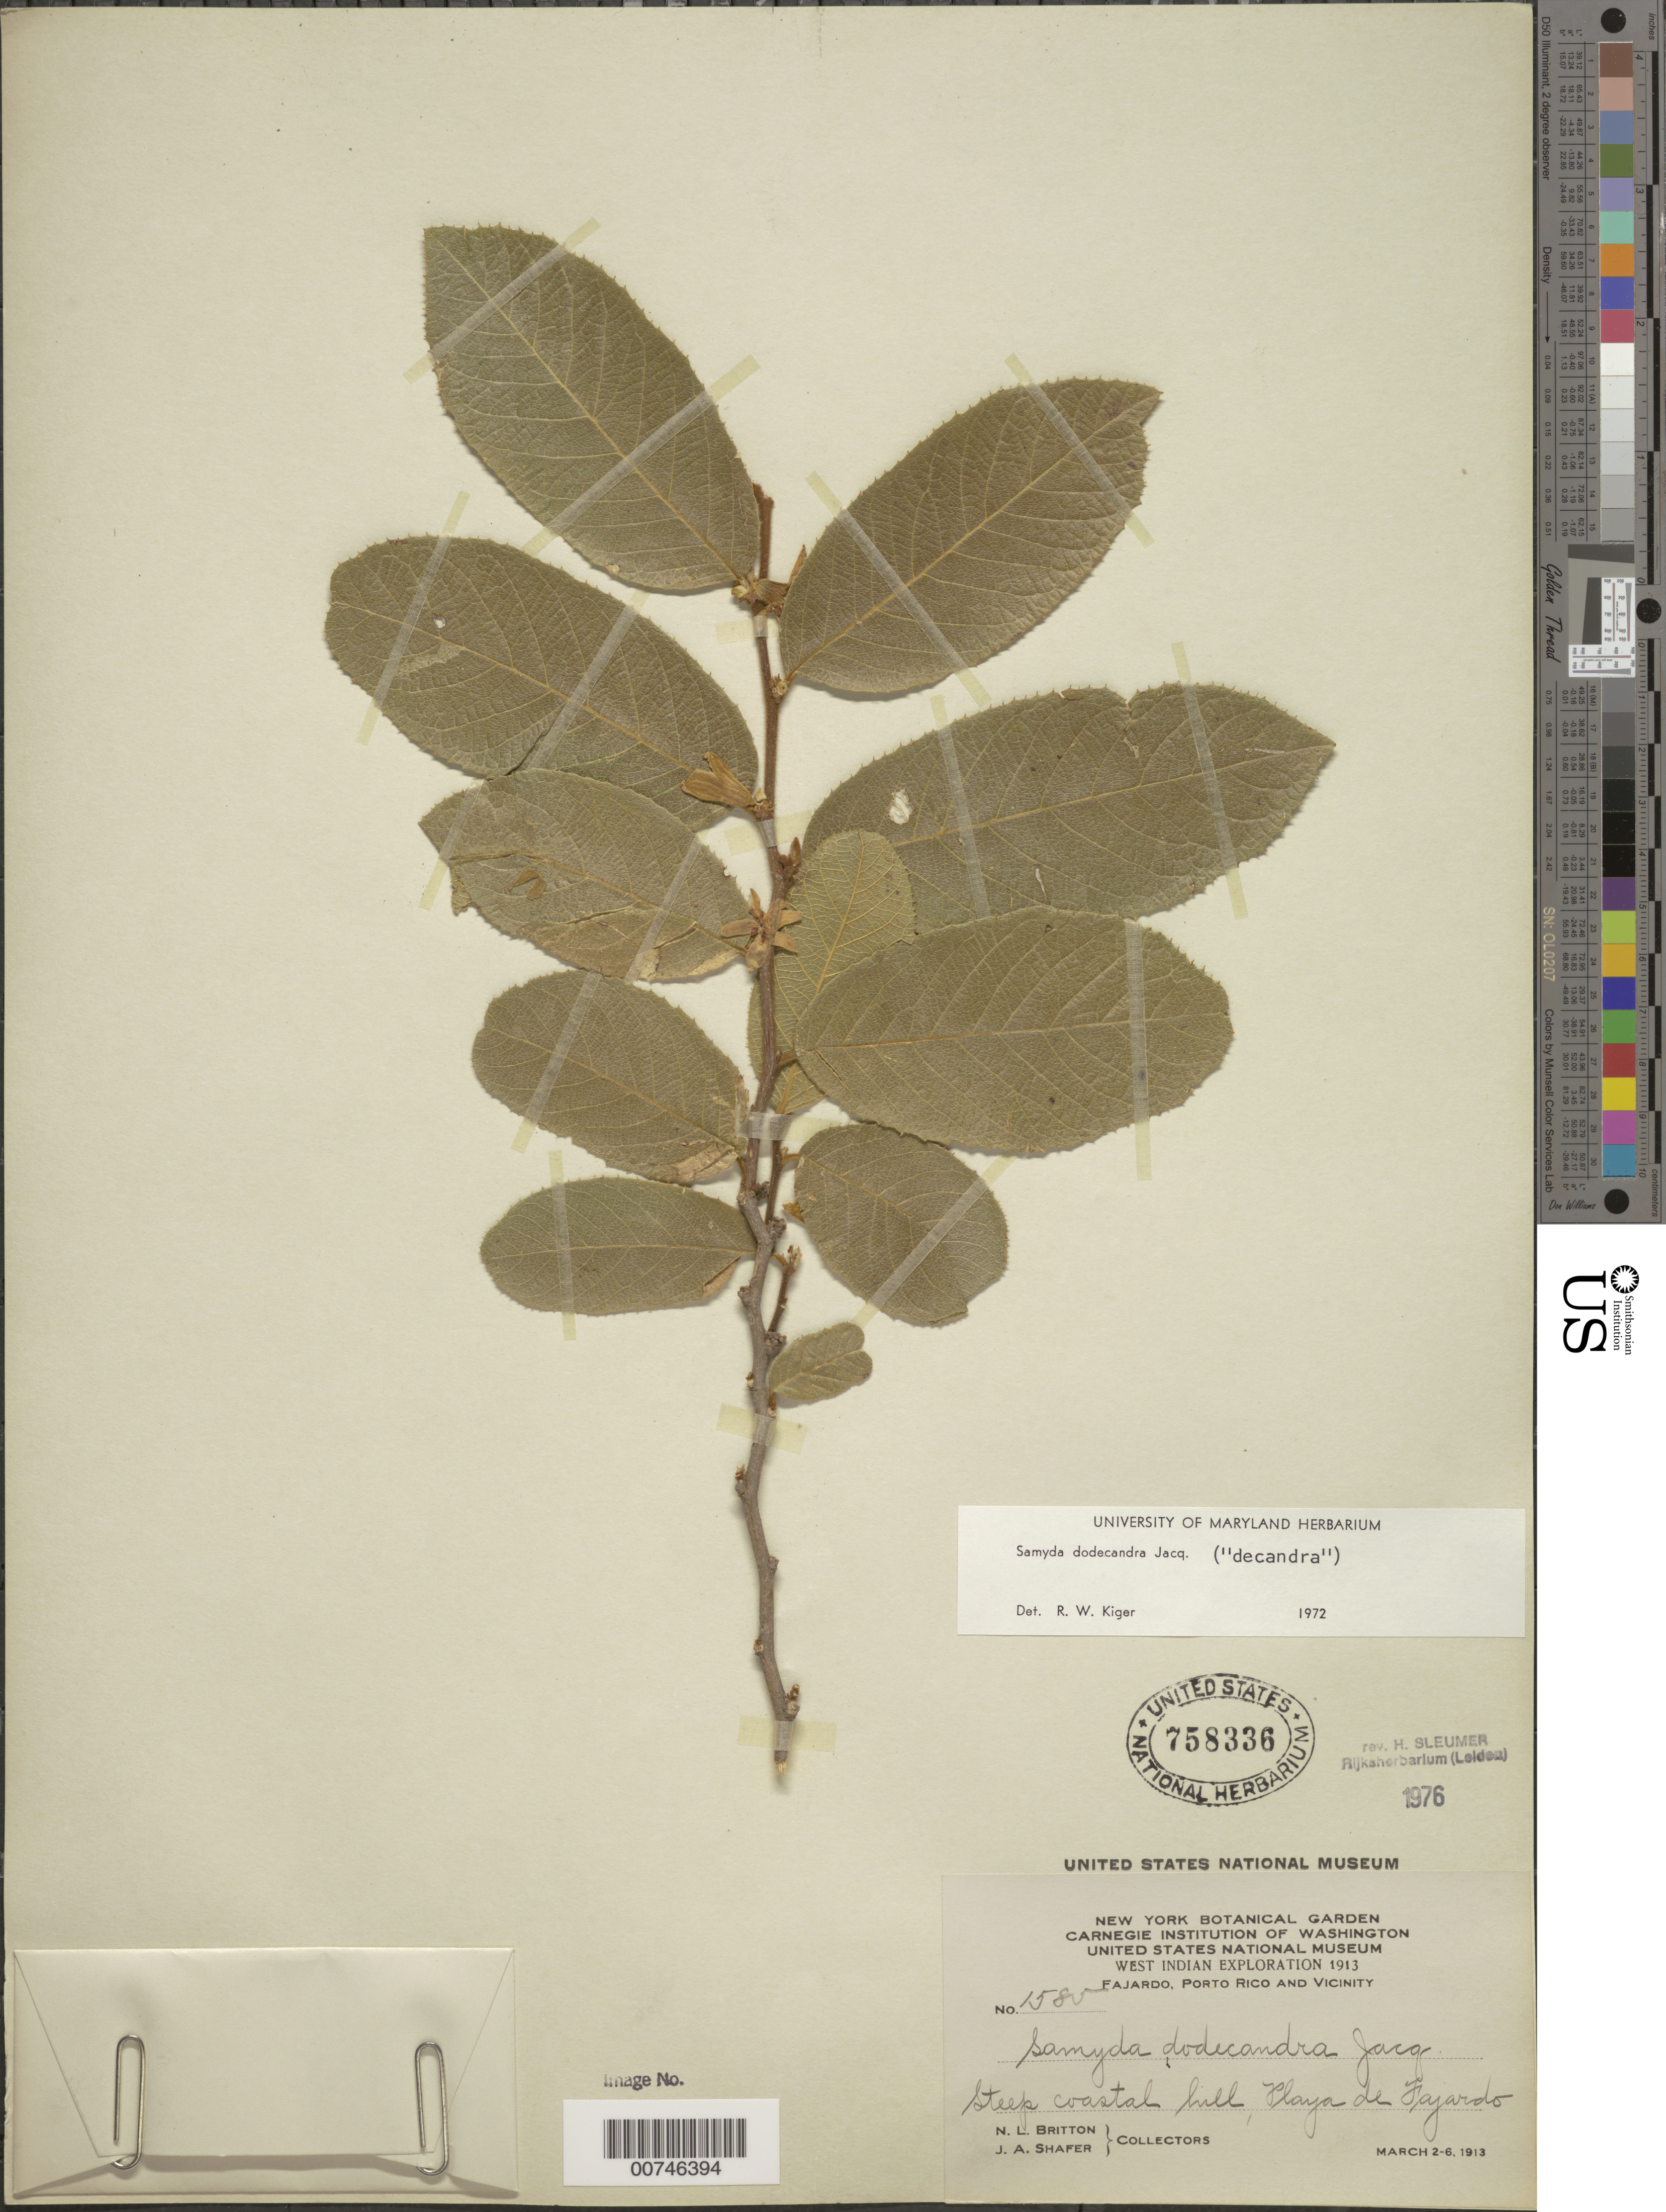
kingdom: Plantae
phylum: Tracheophyta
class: Magnoliopsida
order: Malpighiales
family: Salicaceae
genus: Casearia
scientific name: Casearia dodecandra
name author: (Jacq.) T. Samar. & M.H. Alford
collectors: N. Britton & J. A. Shafer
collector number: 1585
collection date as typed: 02 Mar 1913 to 06 Mar 1913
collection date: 1913-03-02/1913-03-06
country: Puerto Rico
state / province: Fajardo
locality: Playa de Fajardo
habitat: Steep coastal hill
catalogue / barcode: US 758336